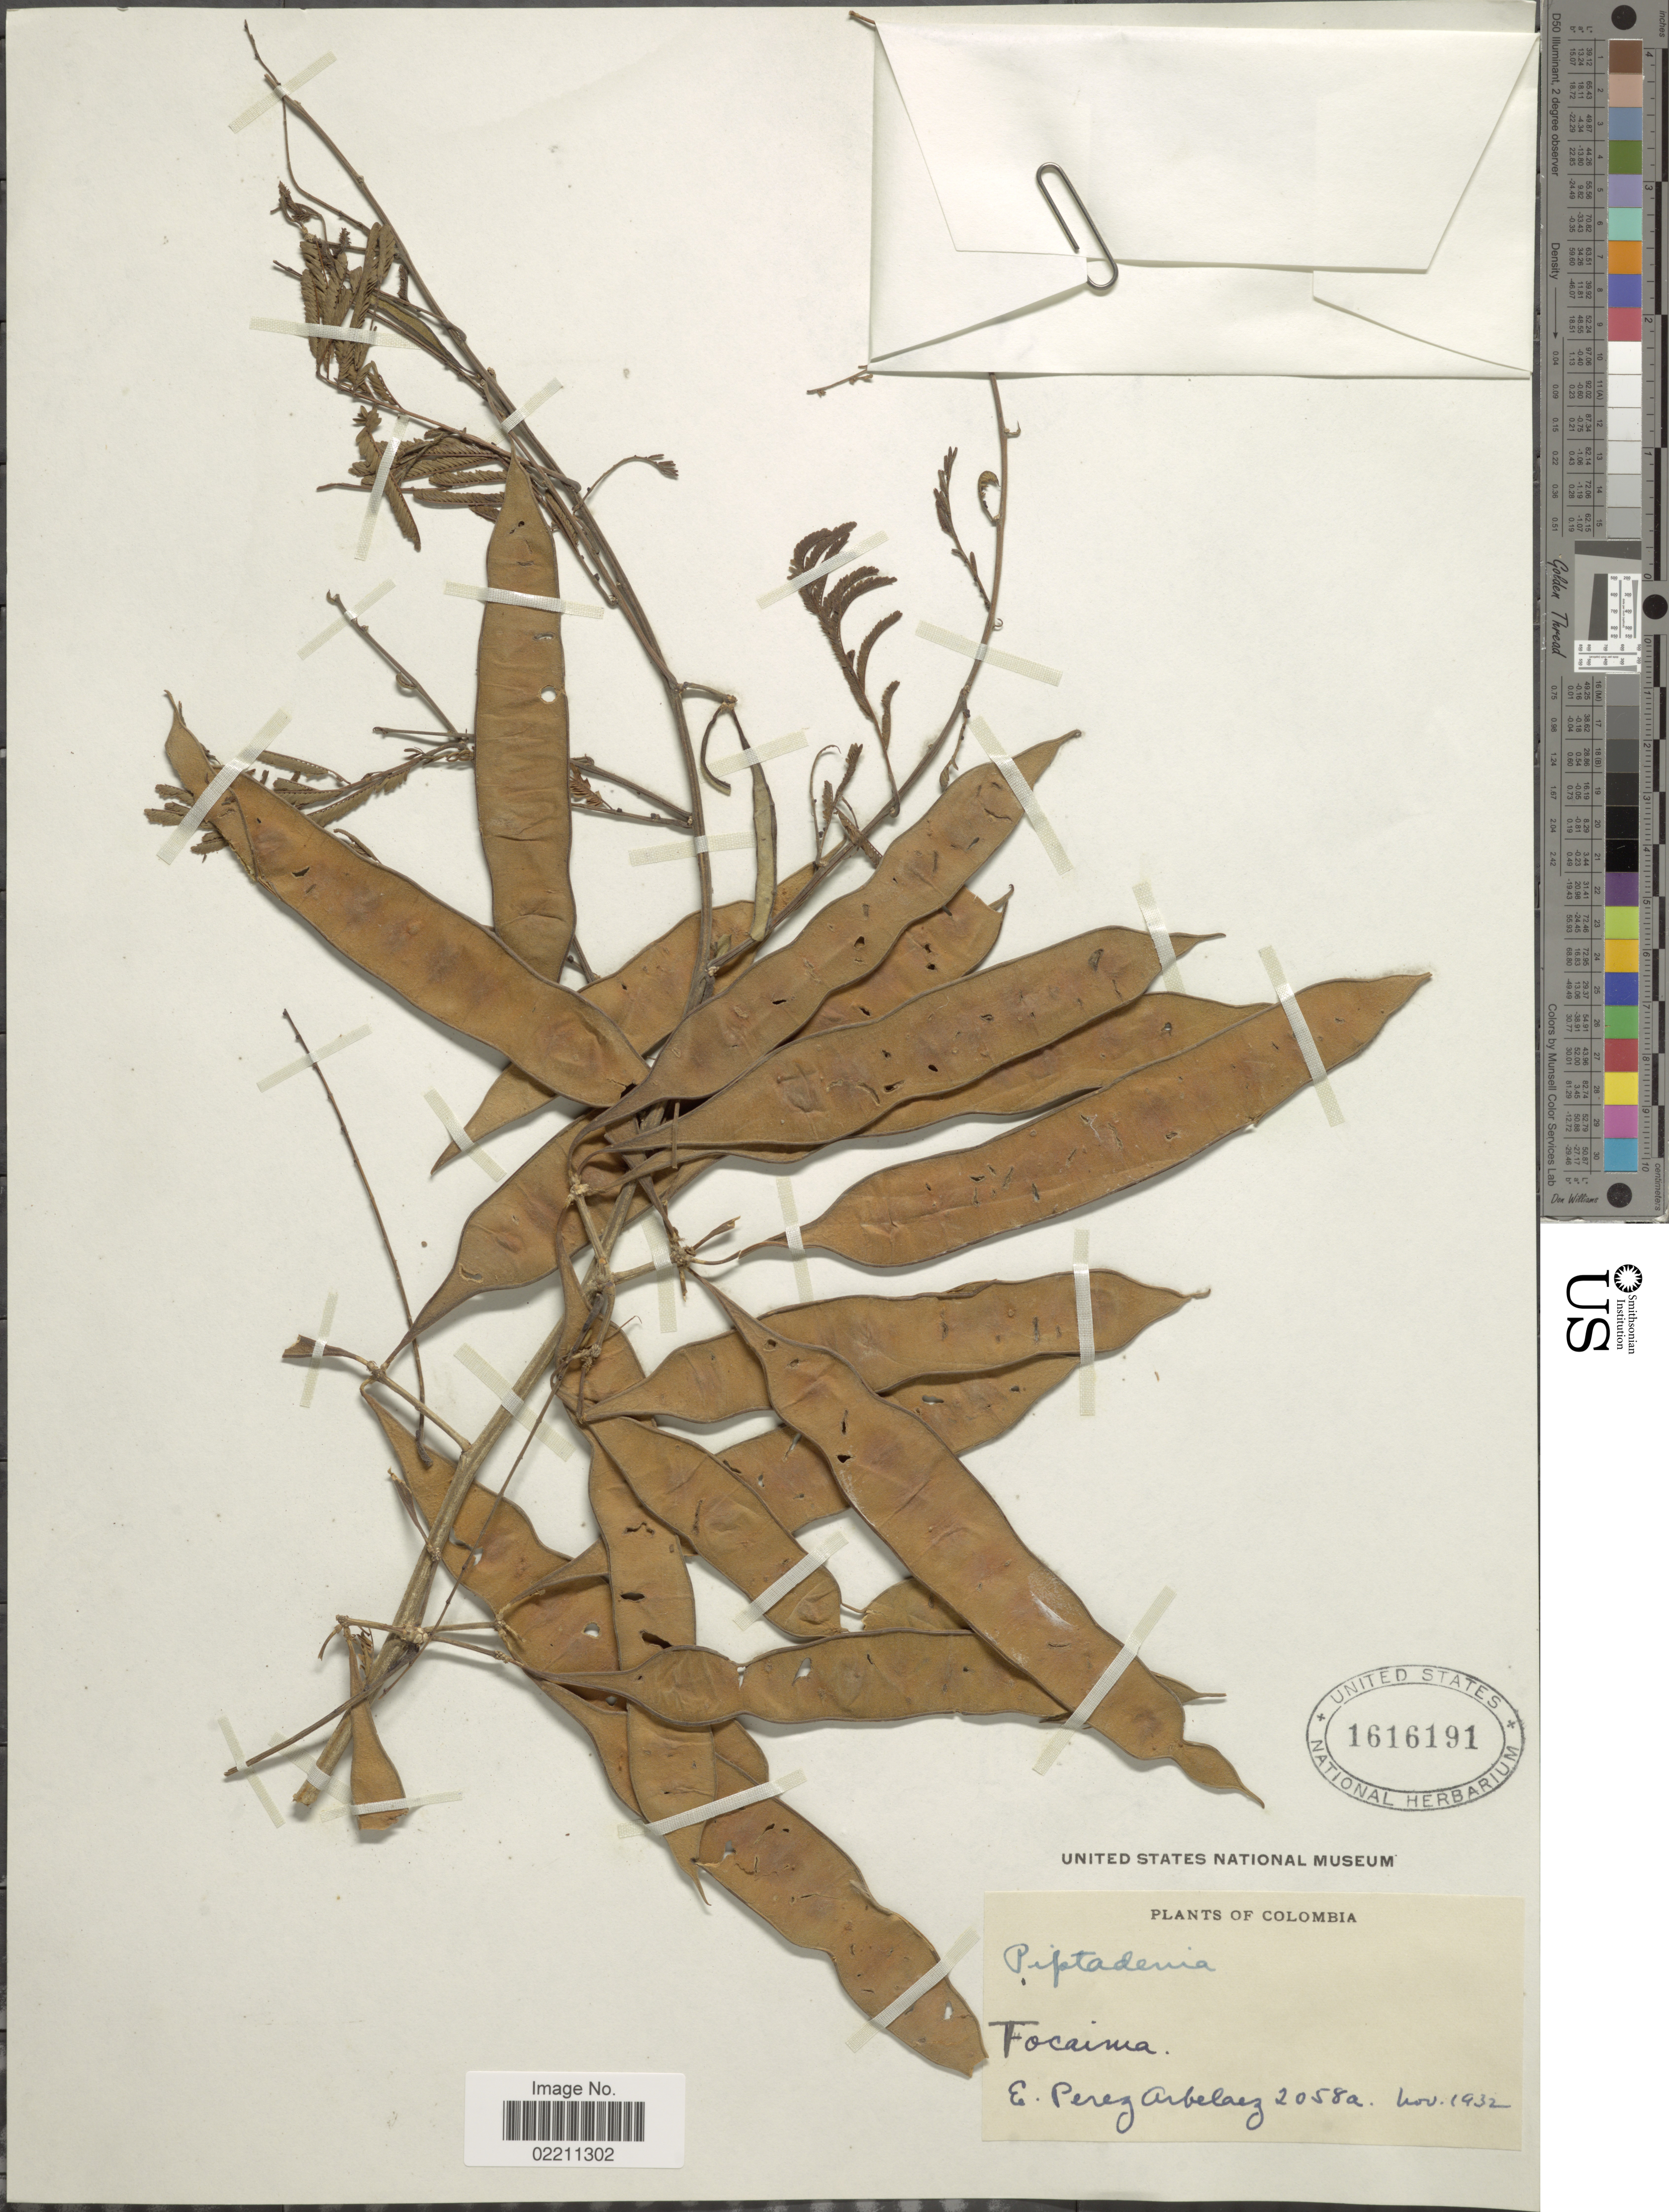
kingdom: Plantae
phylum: Tracheophyta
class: Magnoliopsida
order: Fabales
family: Fabaceae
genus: Piptadenia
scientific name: Piptadenia sp.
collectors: E. Pérez Arbeláez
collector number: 2058a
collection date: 1932-11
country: Colombia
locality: Tocaima, Colombia.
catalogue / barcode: US 1616191